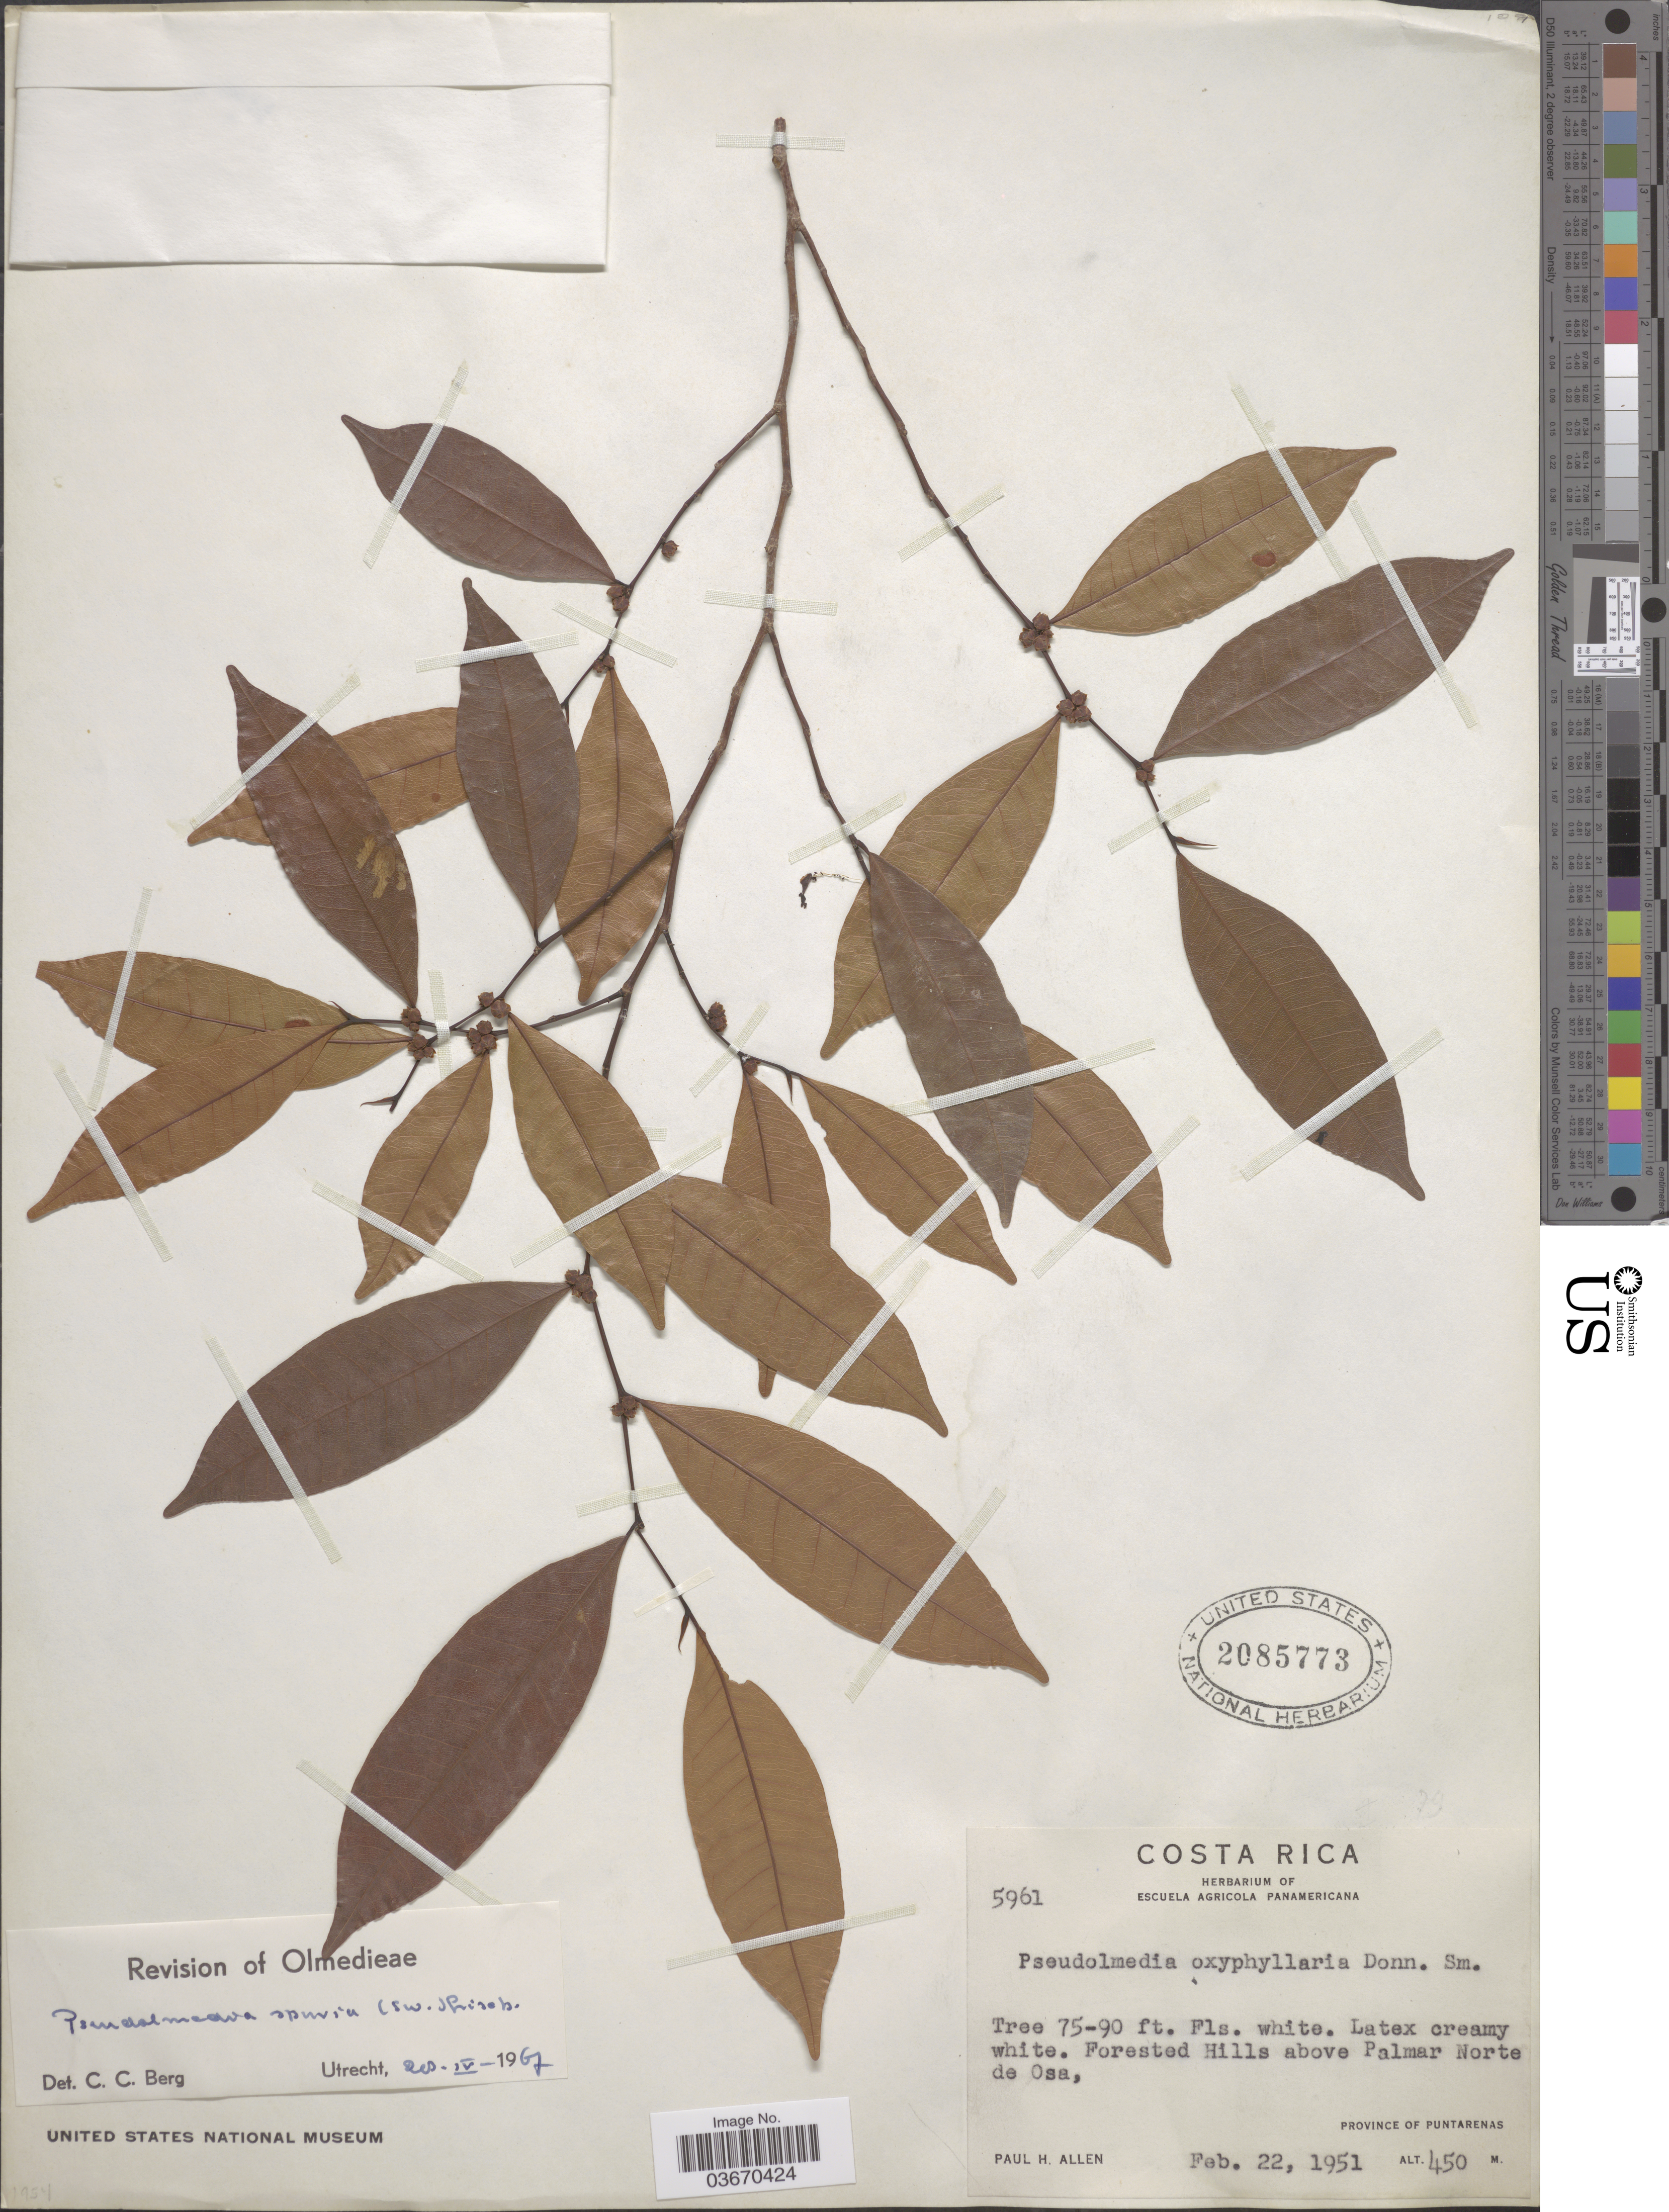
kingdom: Plantae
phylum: Tracheophyta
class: Magnoliopsida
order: Rosales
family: Moraceae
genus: Pseudolmedia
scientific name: Pseudolmedia spuria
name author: (Sw.) Griseb.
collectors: P. H. Allen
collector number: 5961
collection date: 1951-02-22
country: Costa Rica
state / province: Puntarenas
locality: Forested Hills above Palmar Norte de Osa.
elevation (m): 450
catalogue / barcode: US 2085773